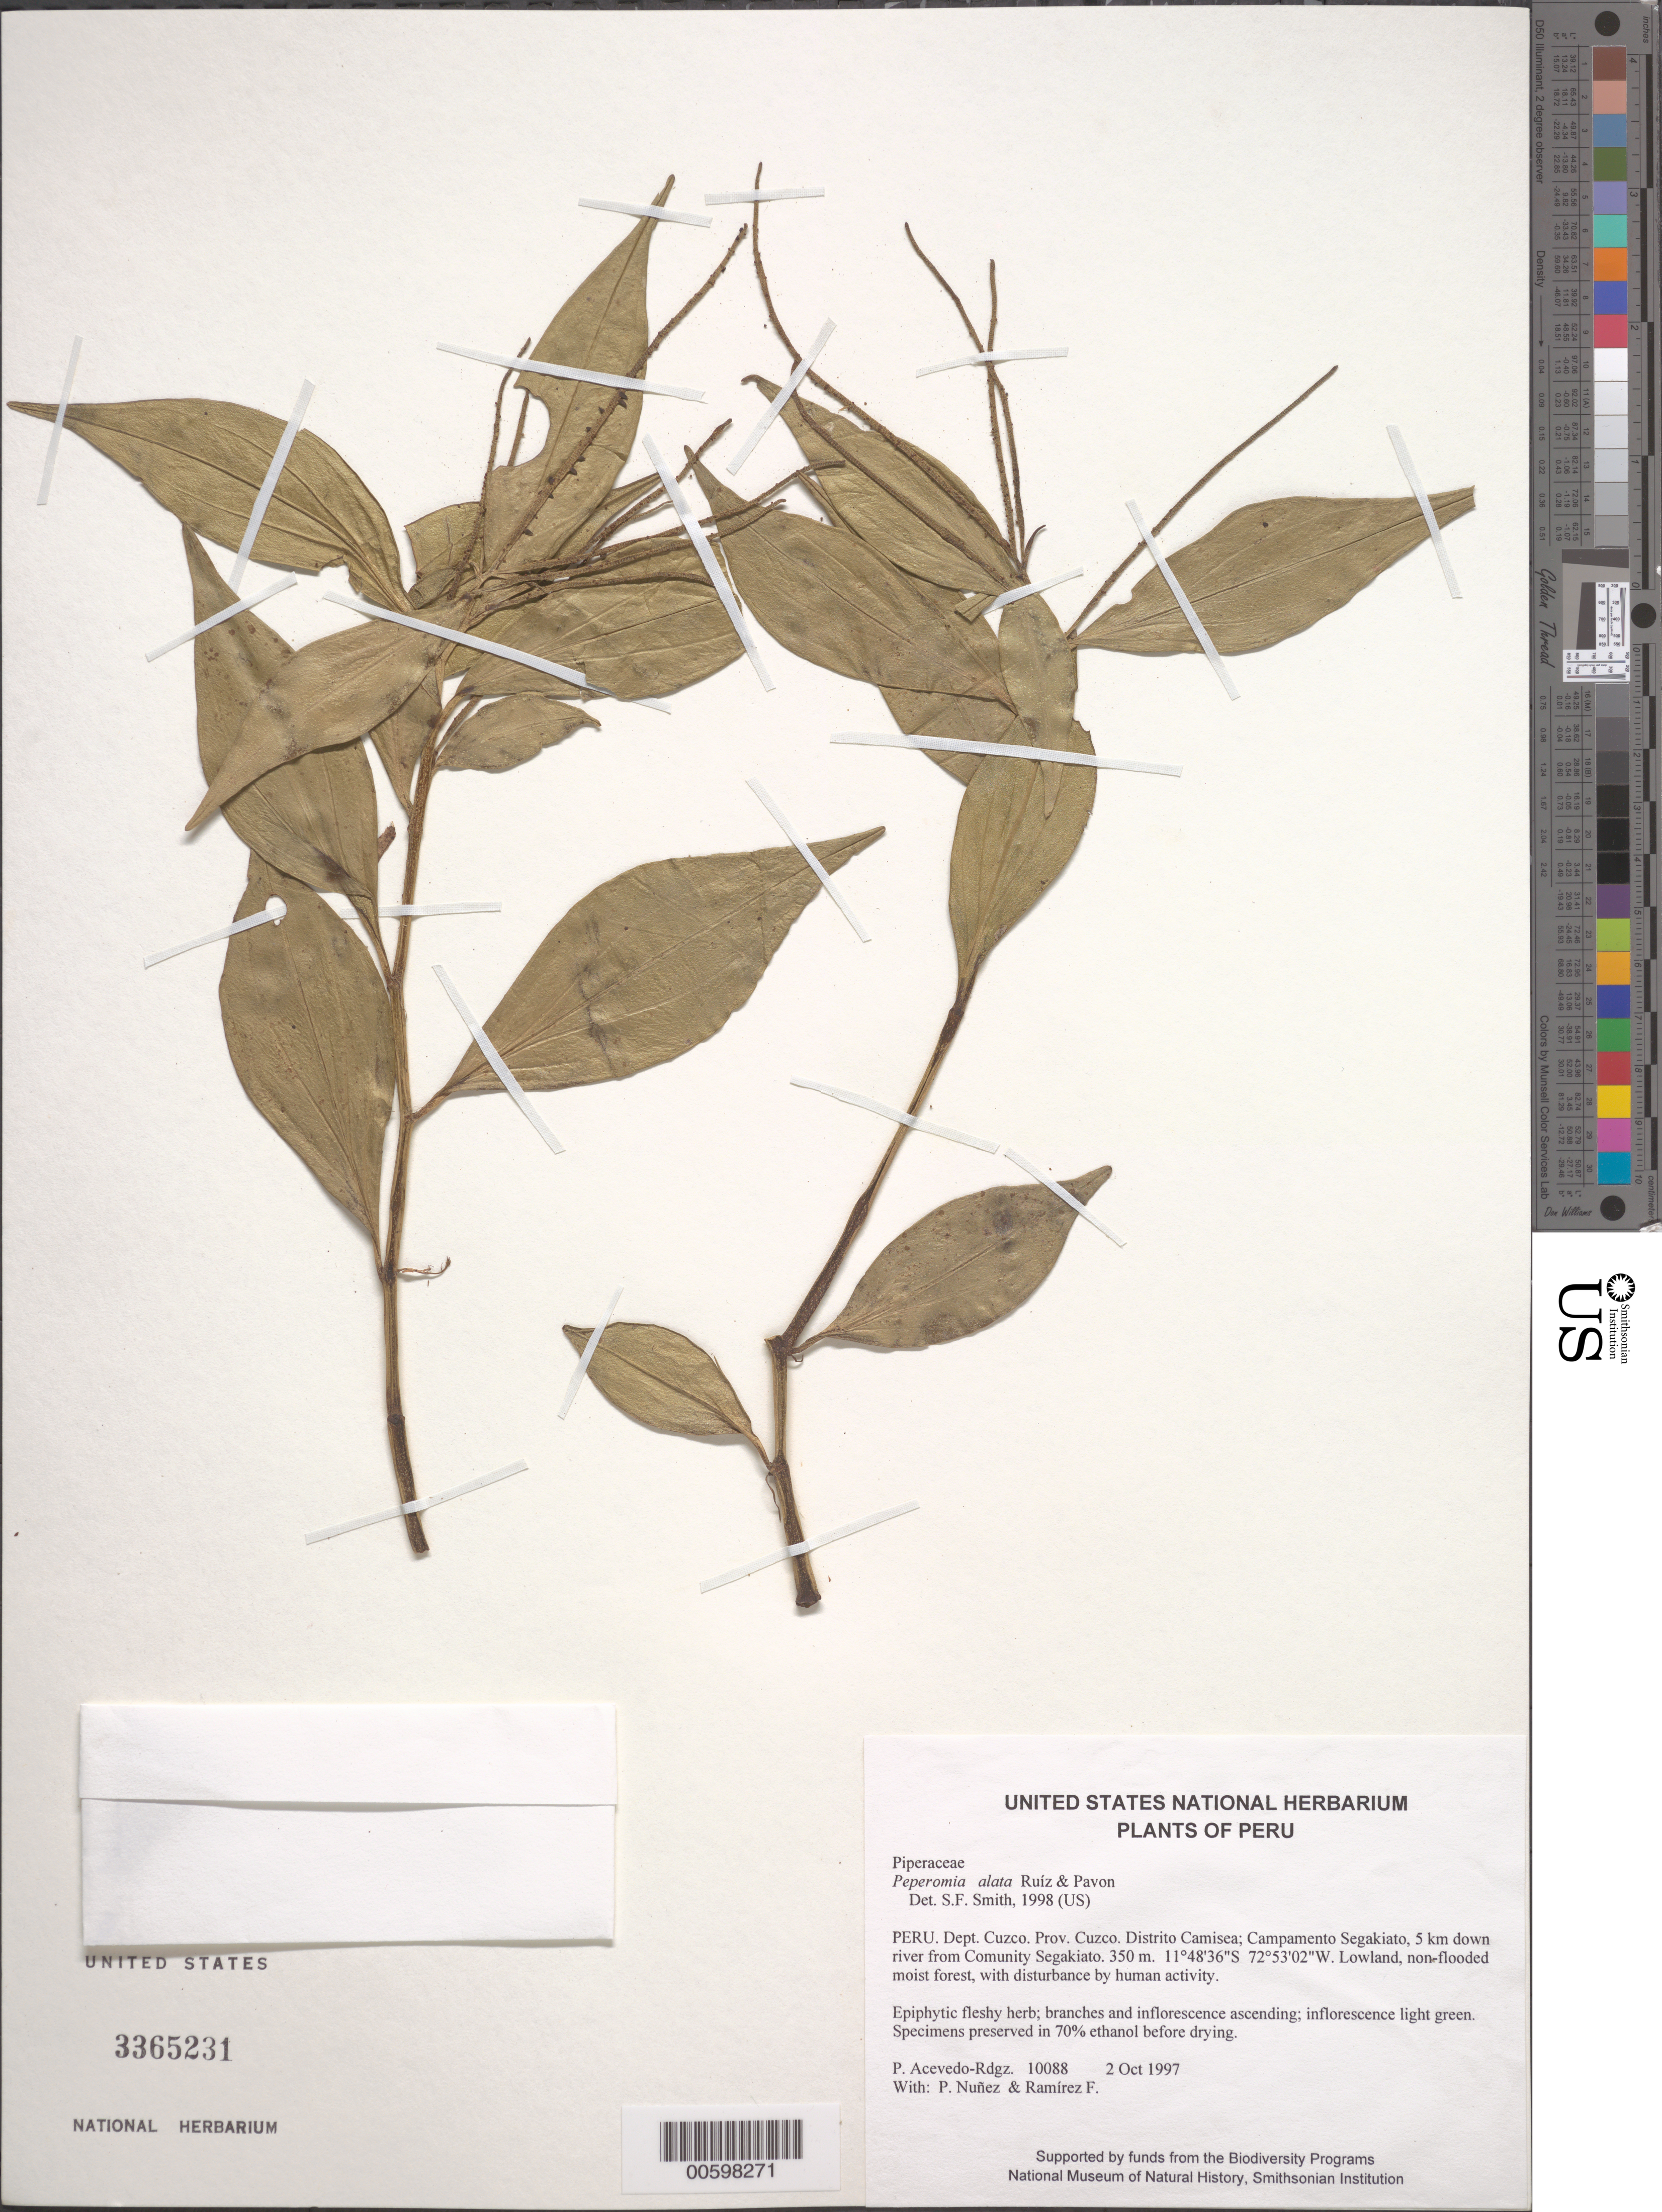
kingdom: Plantae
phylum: Tracheophyta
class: Magnoliopsida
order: Piperales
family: Piperaceae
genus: Peperomia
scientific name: Peperomia alata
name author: Ruiz & Pav.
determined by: Smith, Stephen F., (US), NMNH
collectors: P. Acevedo-Rodr., P. Nuñez V. & F. Ramirez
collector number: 10088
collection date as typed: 02 Oct 1997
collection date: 1997-10-02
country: Peru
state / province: Cusco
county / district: Cusco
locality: Distrito Camisea; Campamento Segakiato, 5 km down river from Comunity Segakiato.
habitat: Lowland, non-flooded moist forest, with disturbance by human activity.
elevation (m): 350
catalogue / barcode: US 3365231